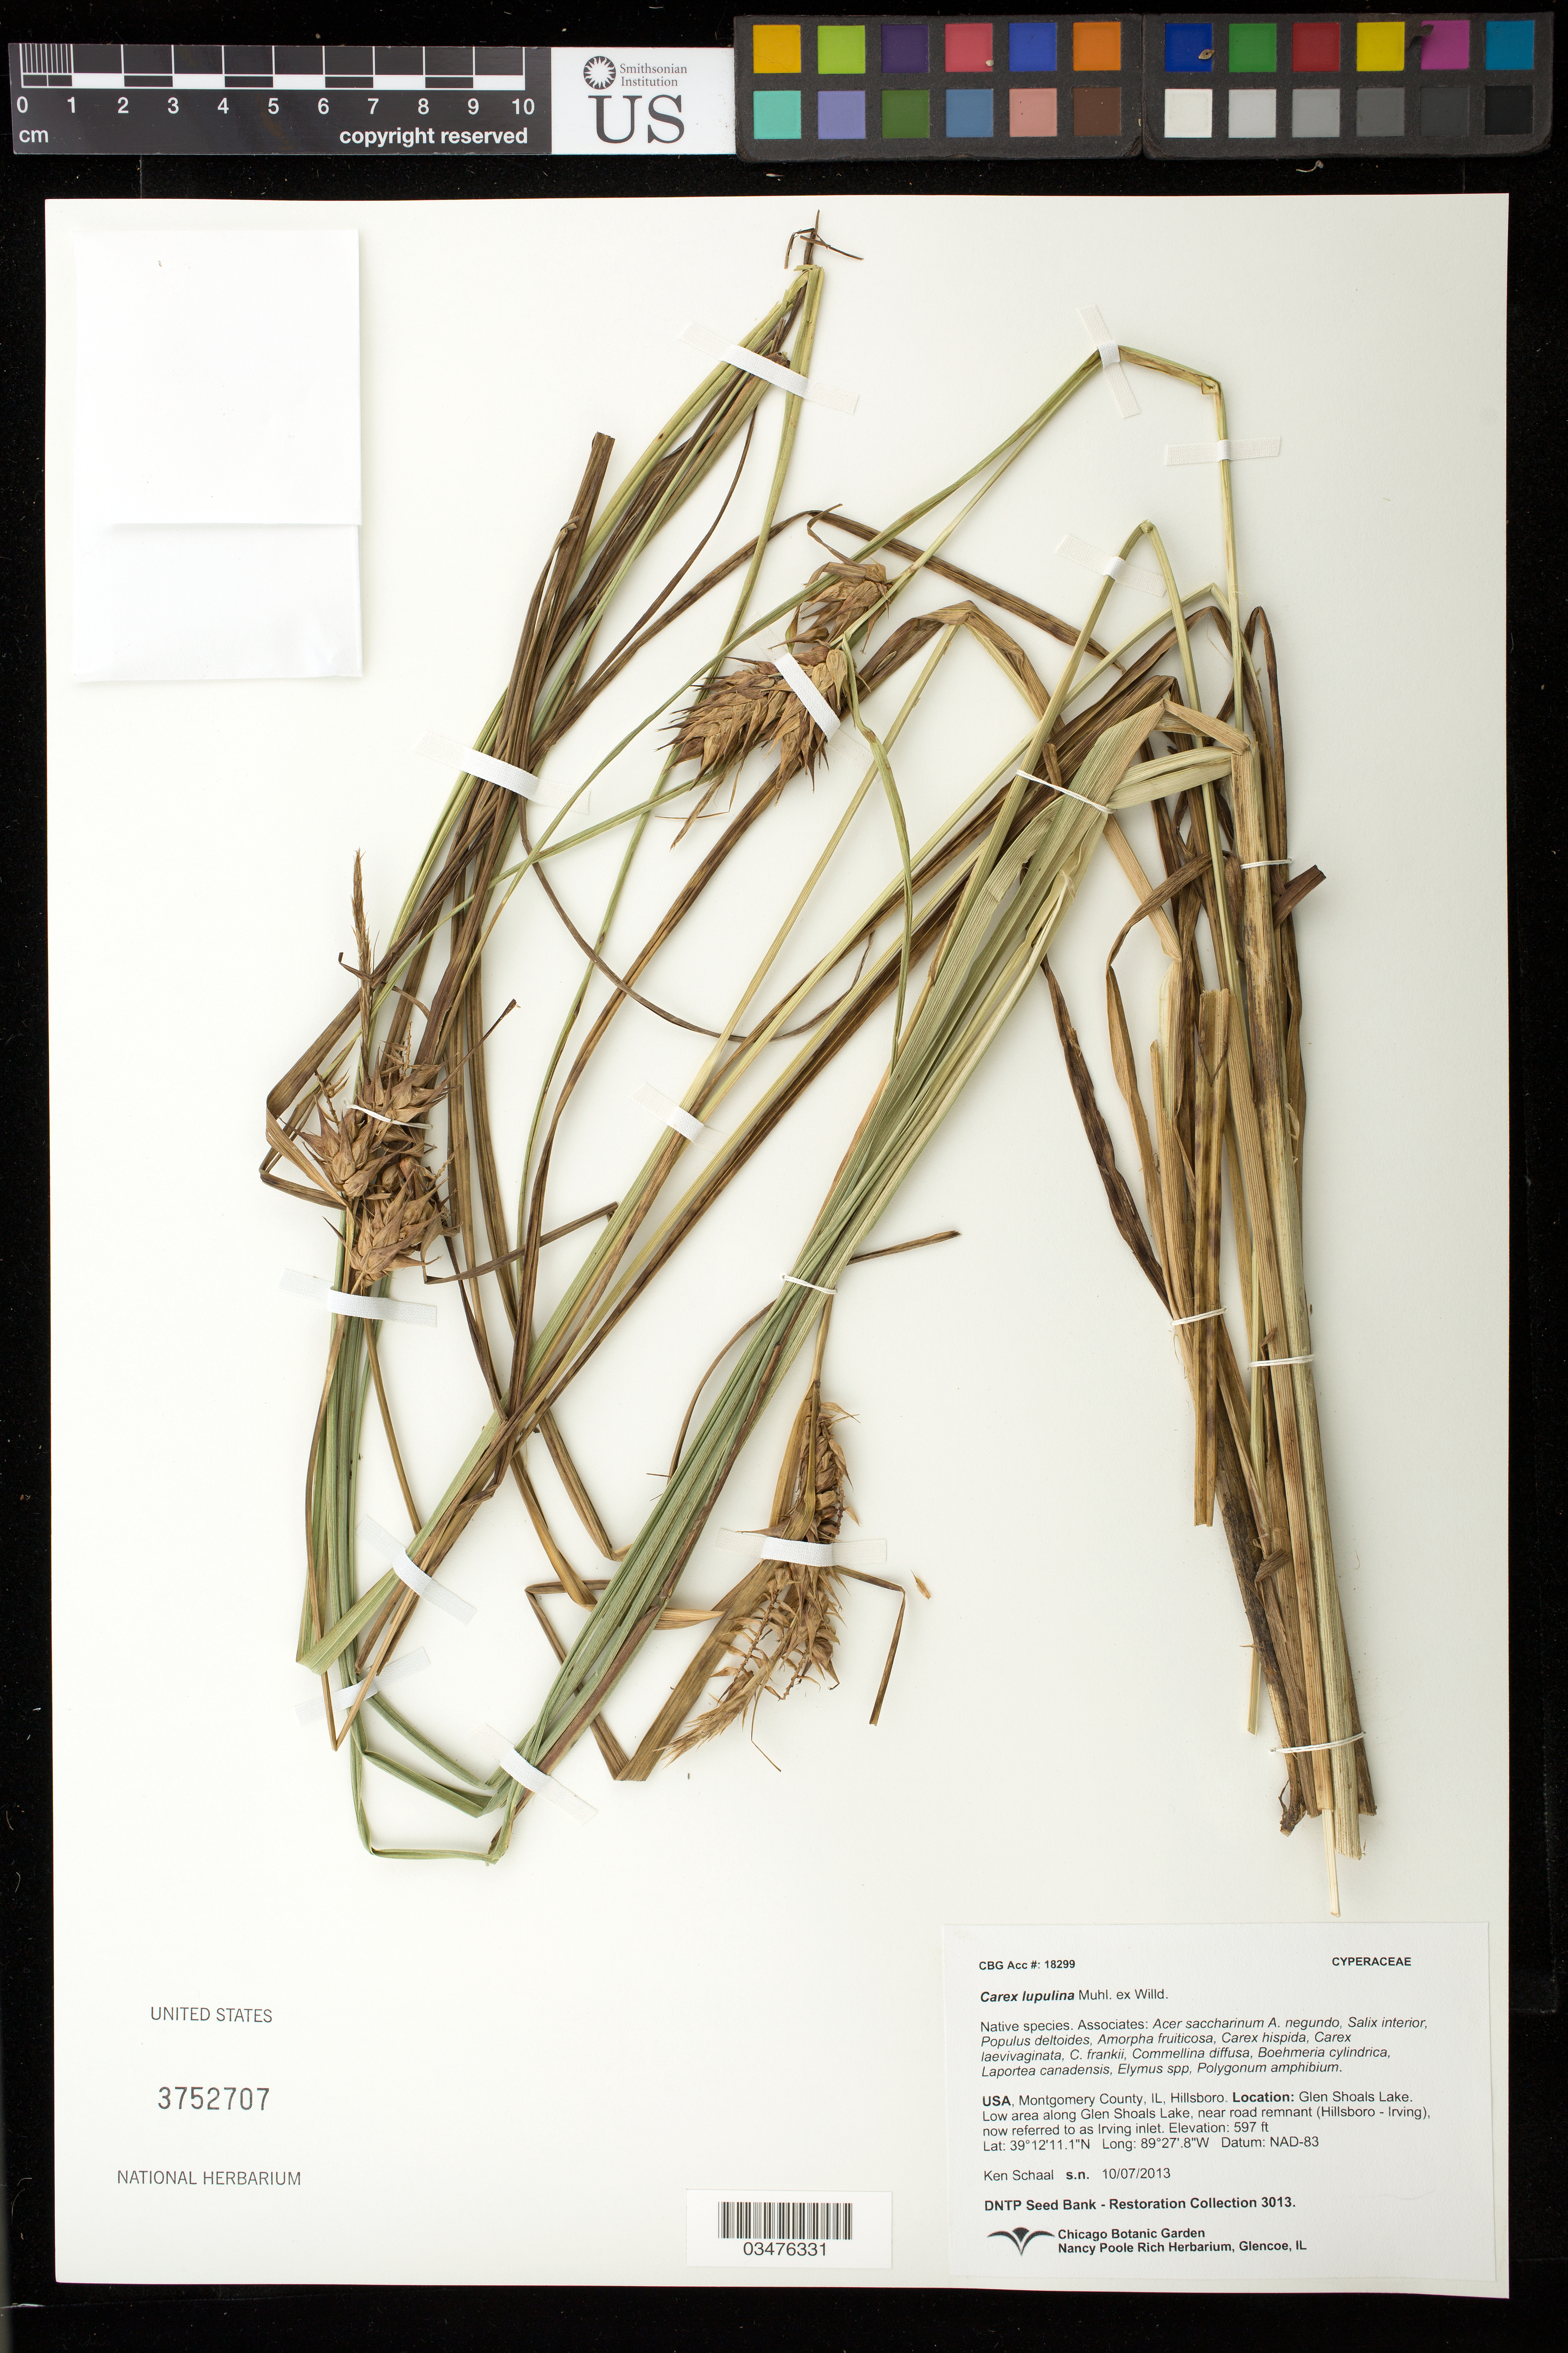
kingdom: Plantae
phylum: Tracheophyta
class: Liliopsida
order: Poales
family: Cyperaceae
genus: Carex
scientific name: Carex lupulina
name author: Muhl. ex Willd.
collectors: K. Schaal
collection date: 2013-10-07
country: United States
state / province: Illinois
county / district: Montgomery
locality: Glen Shoals Lake, Irving inlet.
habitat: With Salix interior, Carex hispida, Elymus sp., ect.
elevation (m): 182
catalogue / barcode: US 3752707